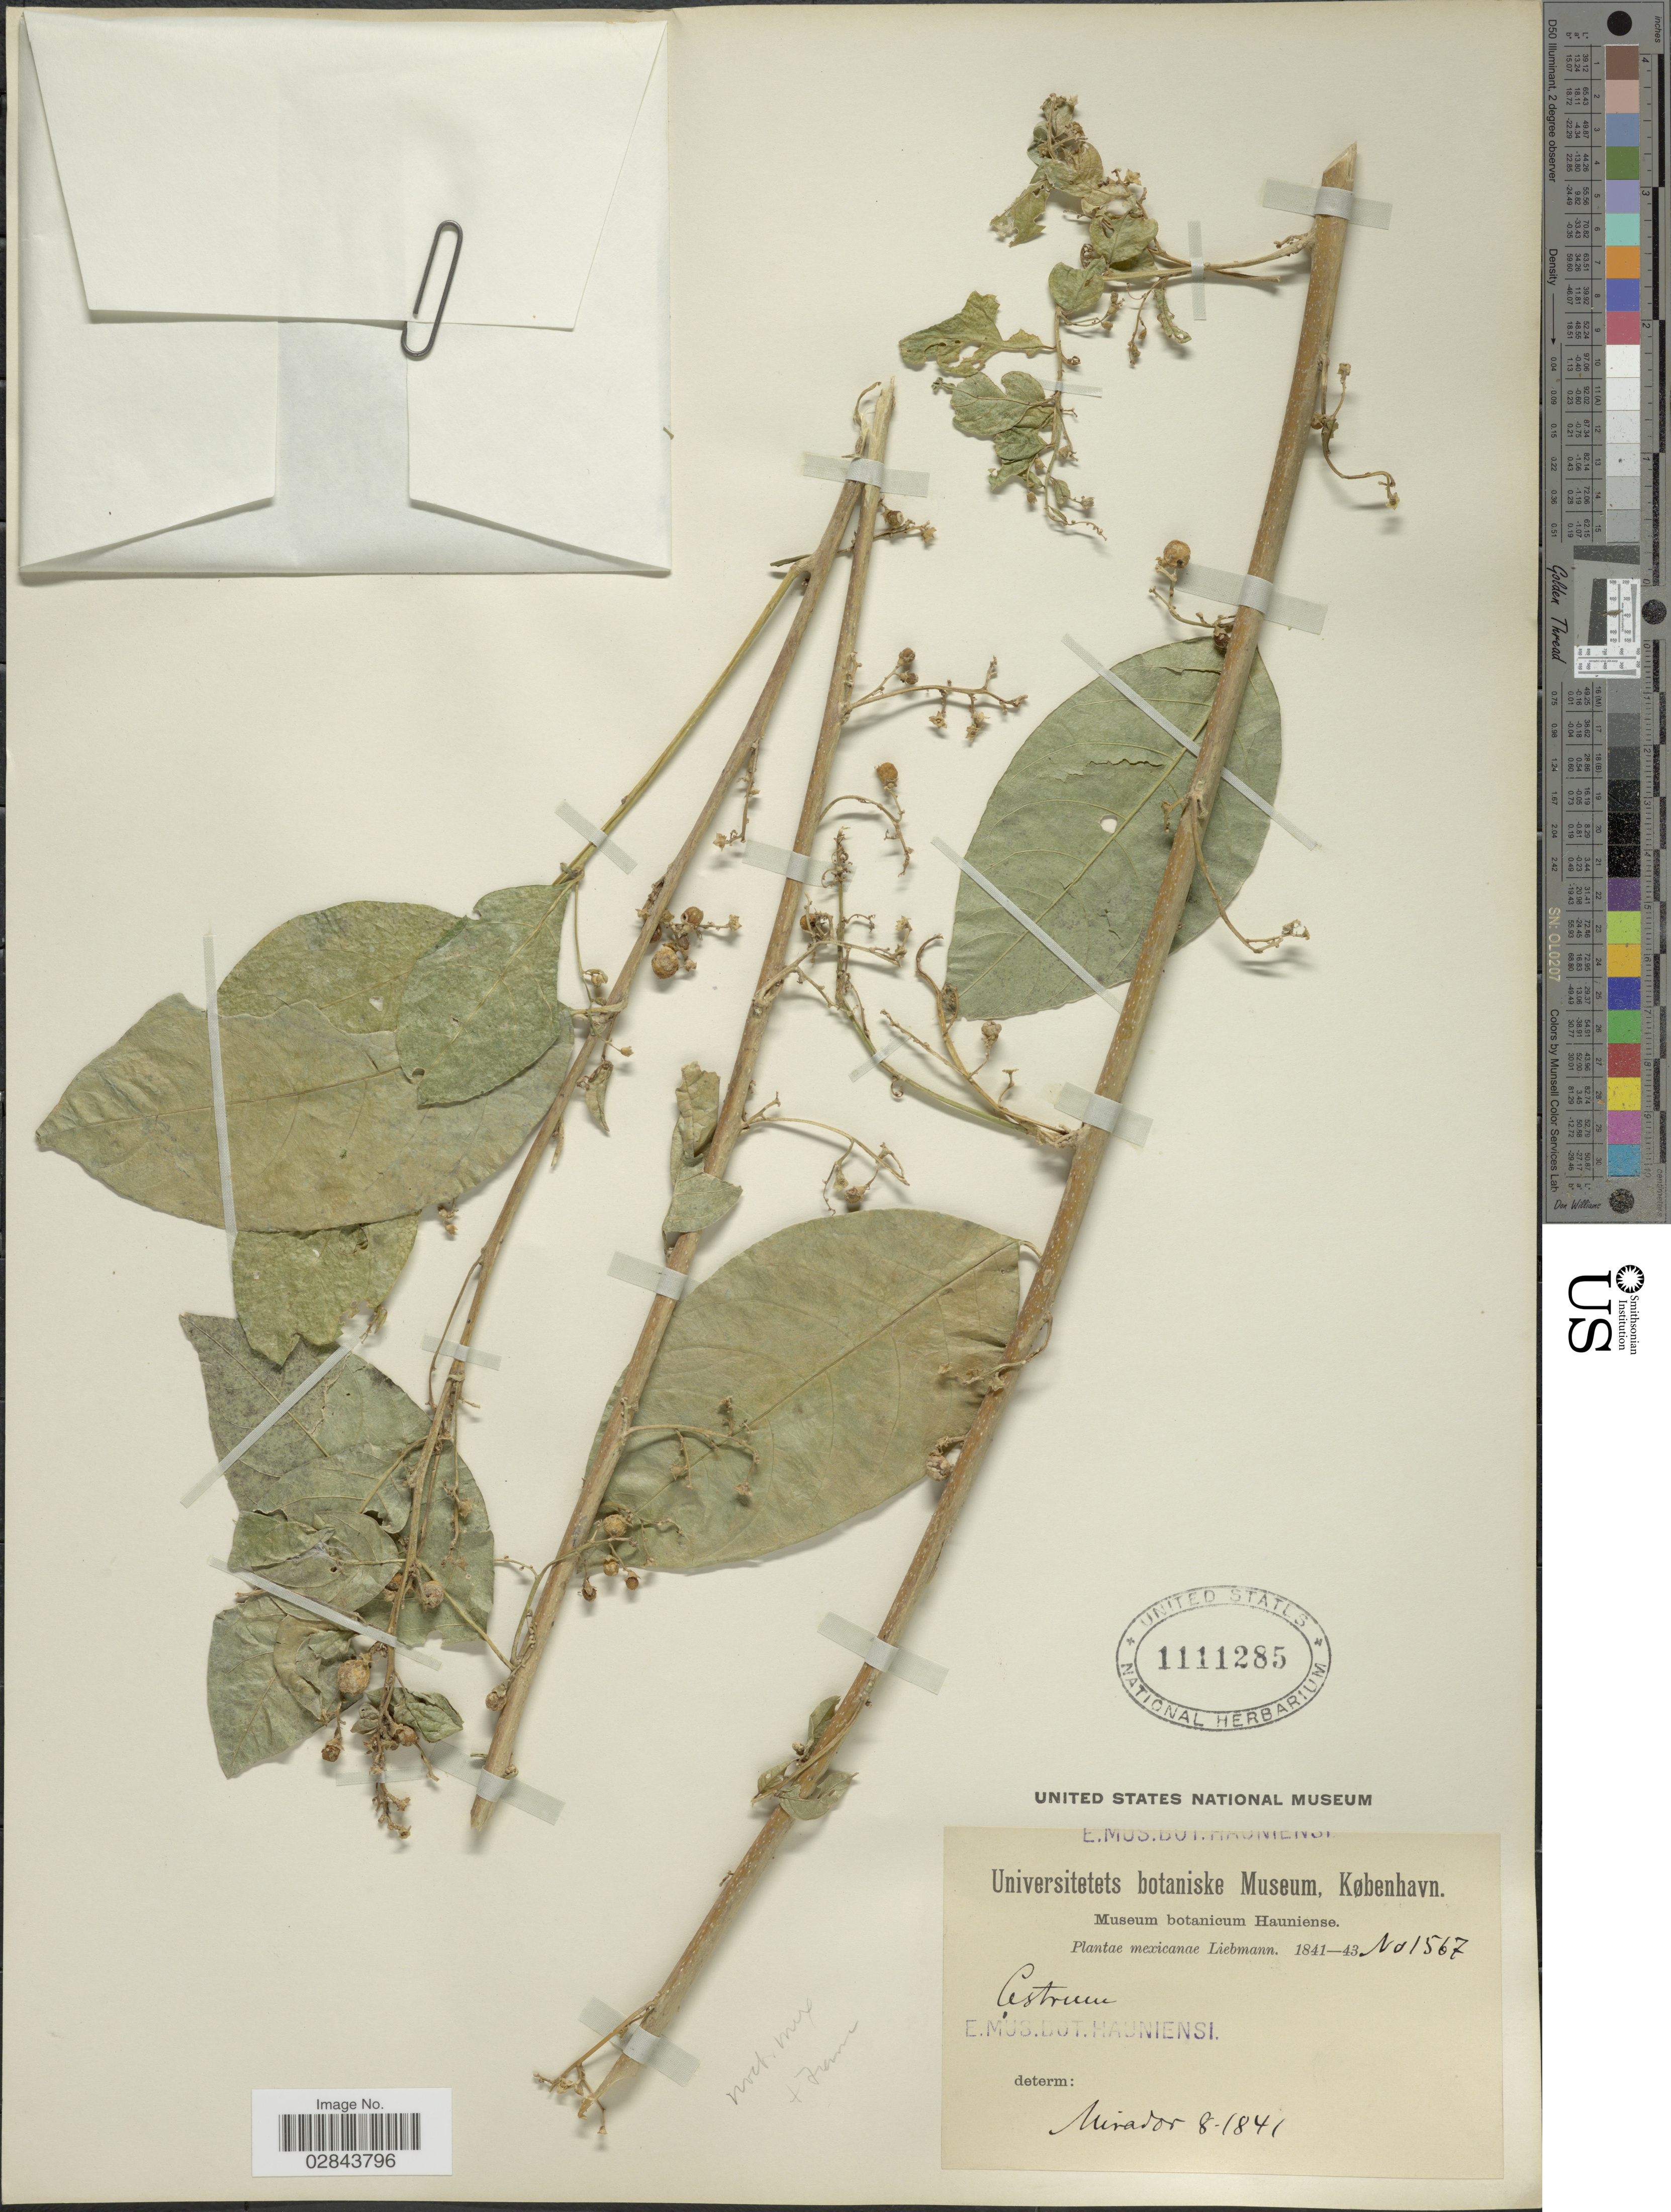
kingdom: Plantae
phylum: Tracheophyta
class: Magnoliopsida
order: Solanales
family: Solanaceae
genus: Cestrum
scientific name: Cestrum nocturnum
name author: L.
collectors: Liebmann, --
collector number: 1567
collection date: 1841-08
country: Mexico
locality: Mirador.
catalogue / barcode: US 1111285